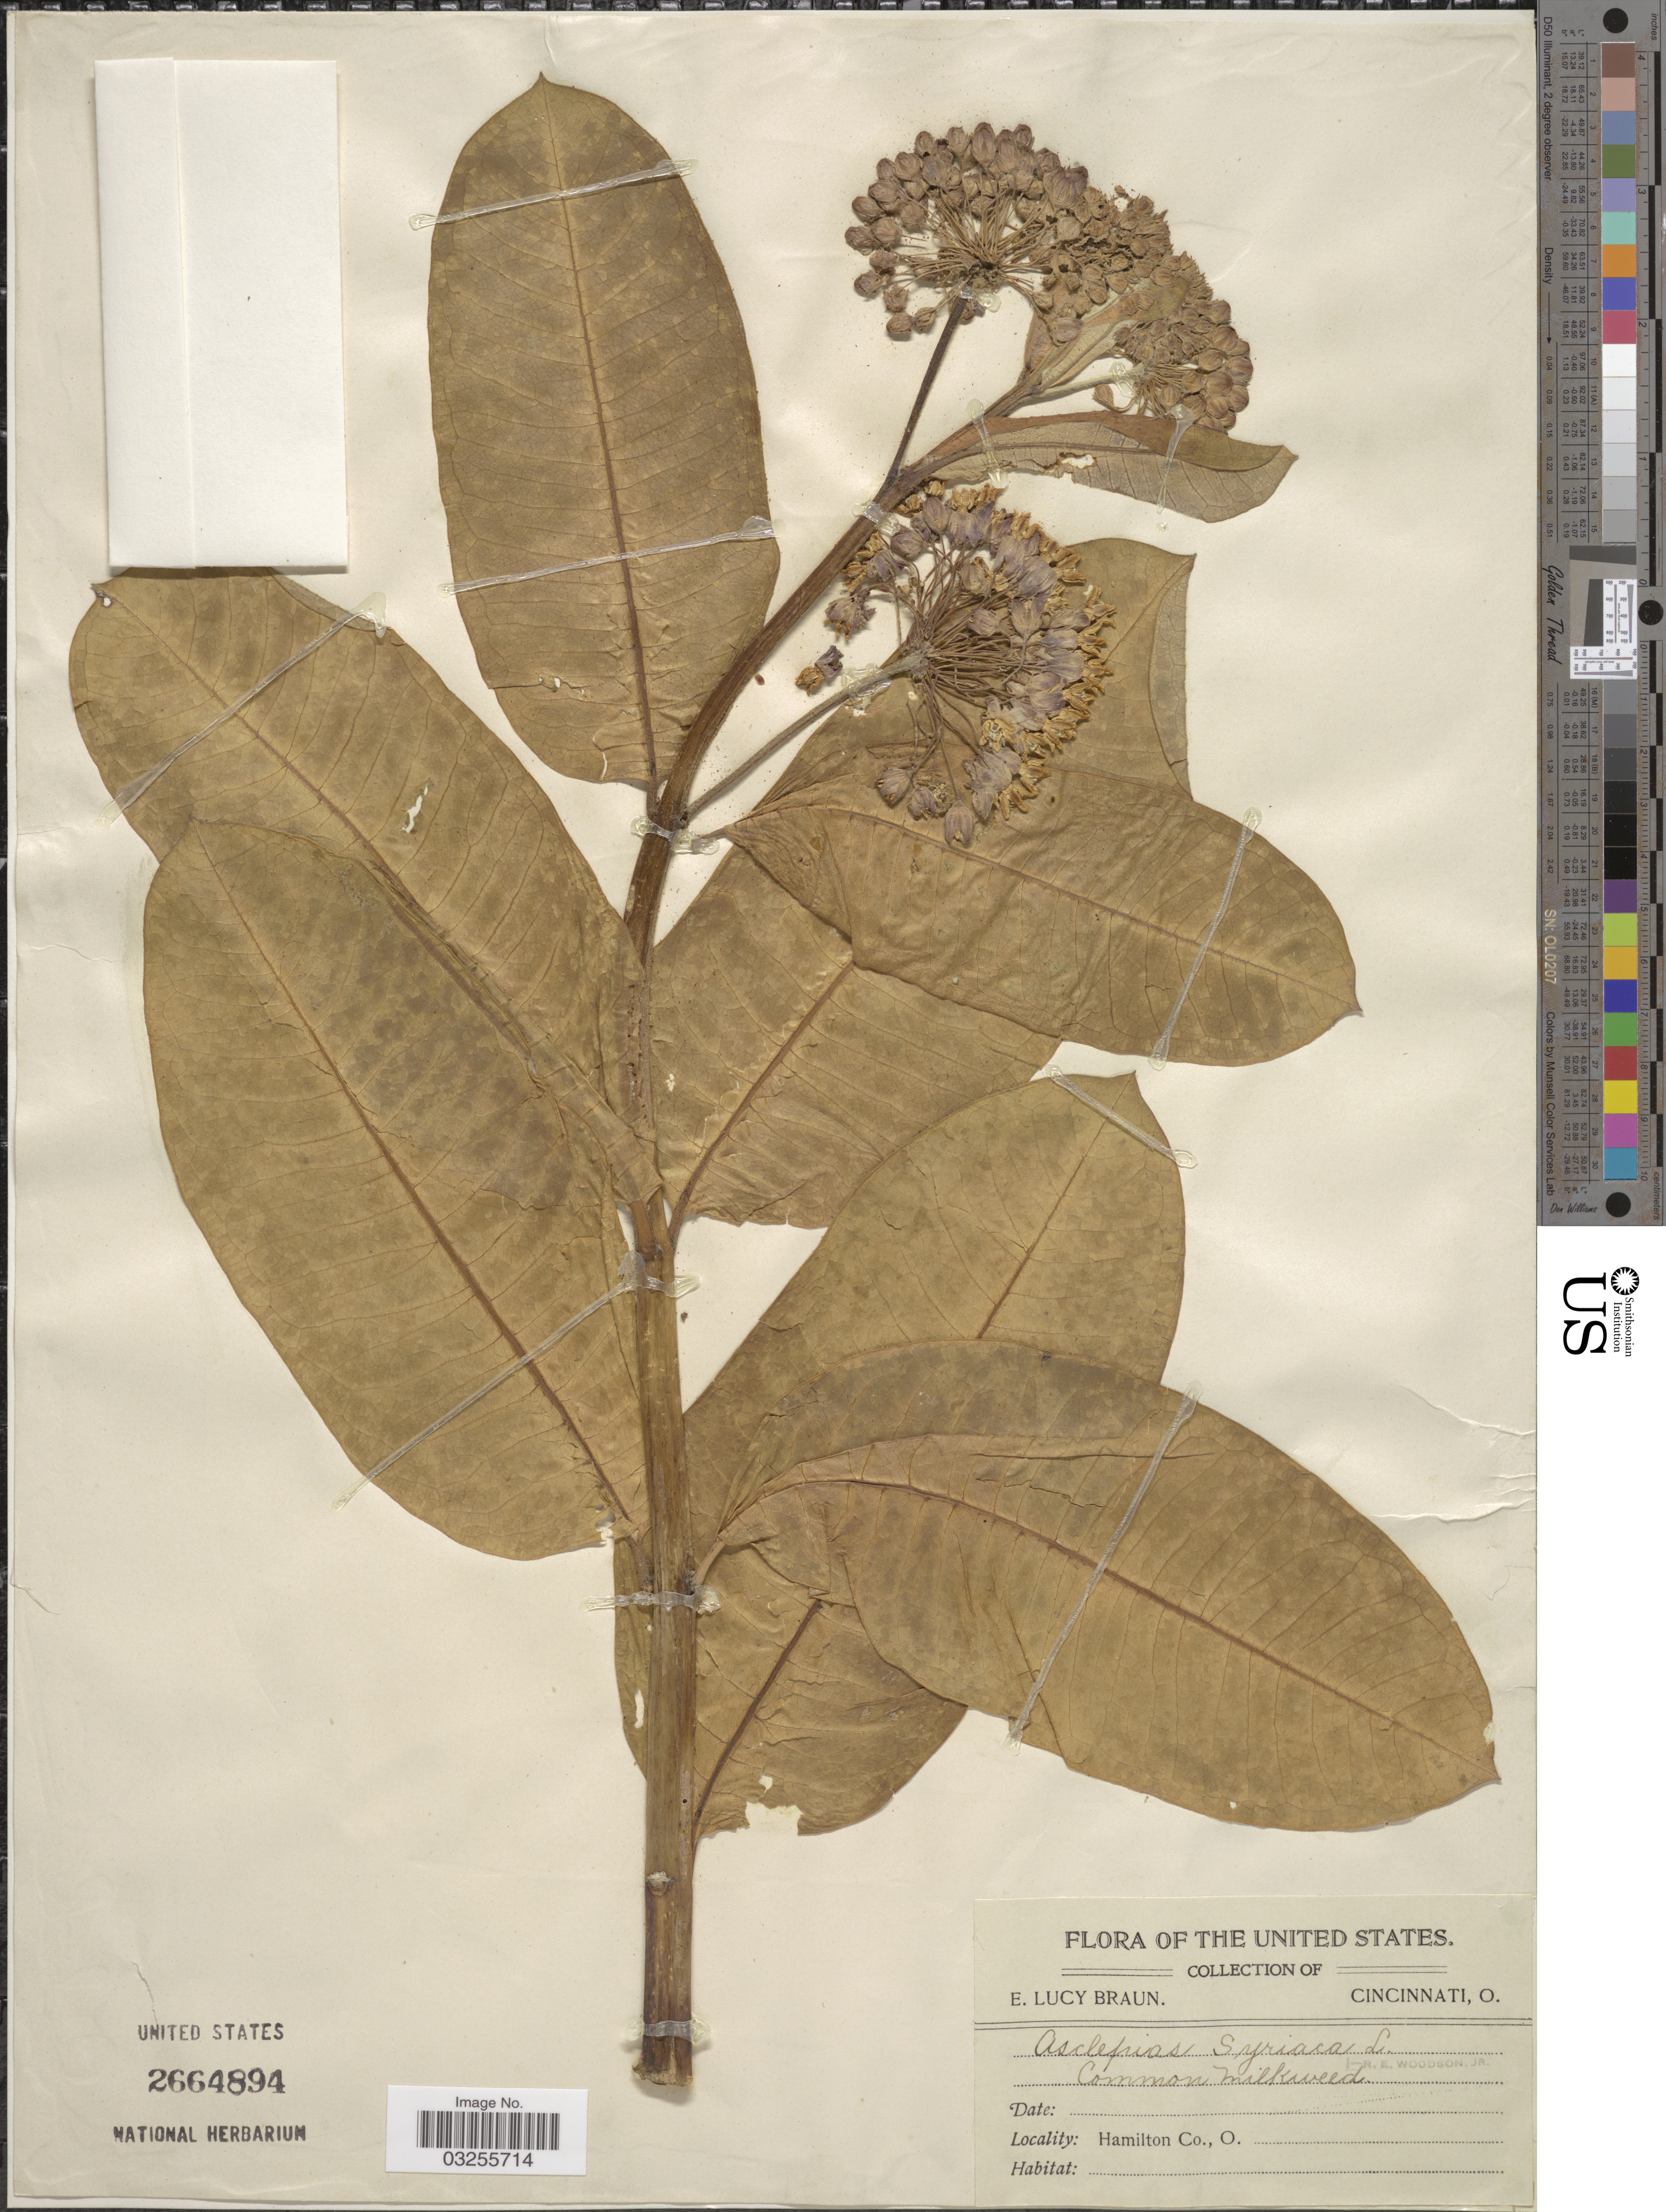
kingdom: Plantae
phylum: Tracheophyta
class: Magnoliopsida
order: Gentianales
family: Apocynaceae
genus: Asclepias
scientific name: Asclepias syriaca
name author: L.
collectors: E. Braun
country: United States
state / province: Ohio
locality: Hamilton Co.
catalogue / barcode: US 2664894